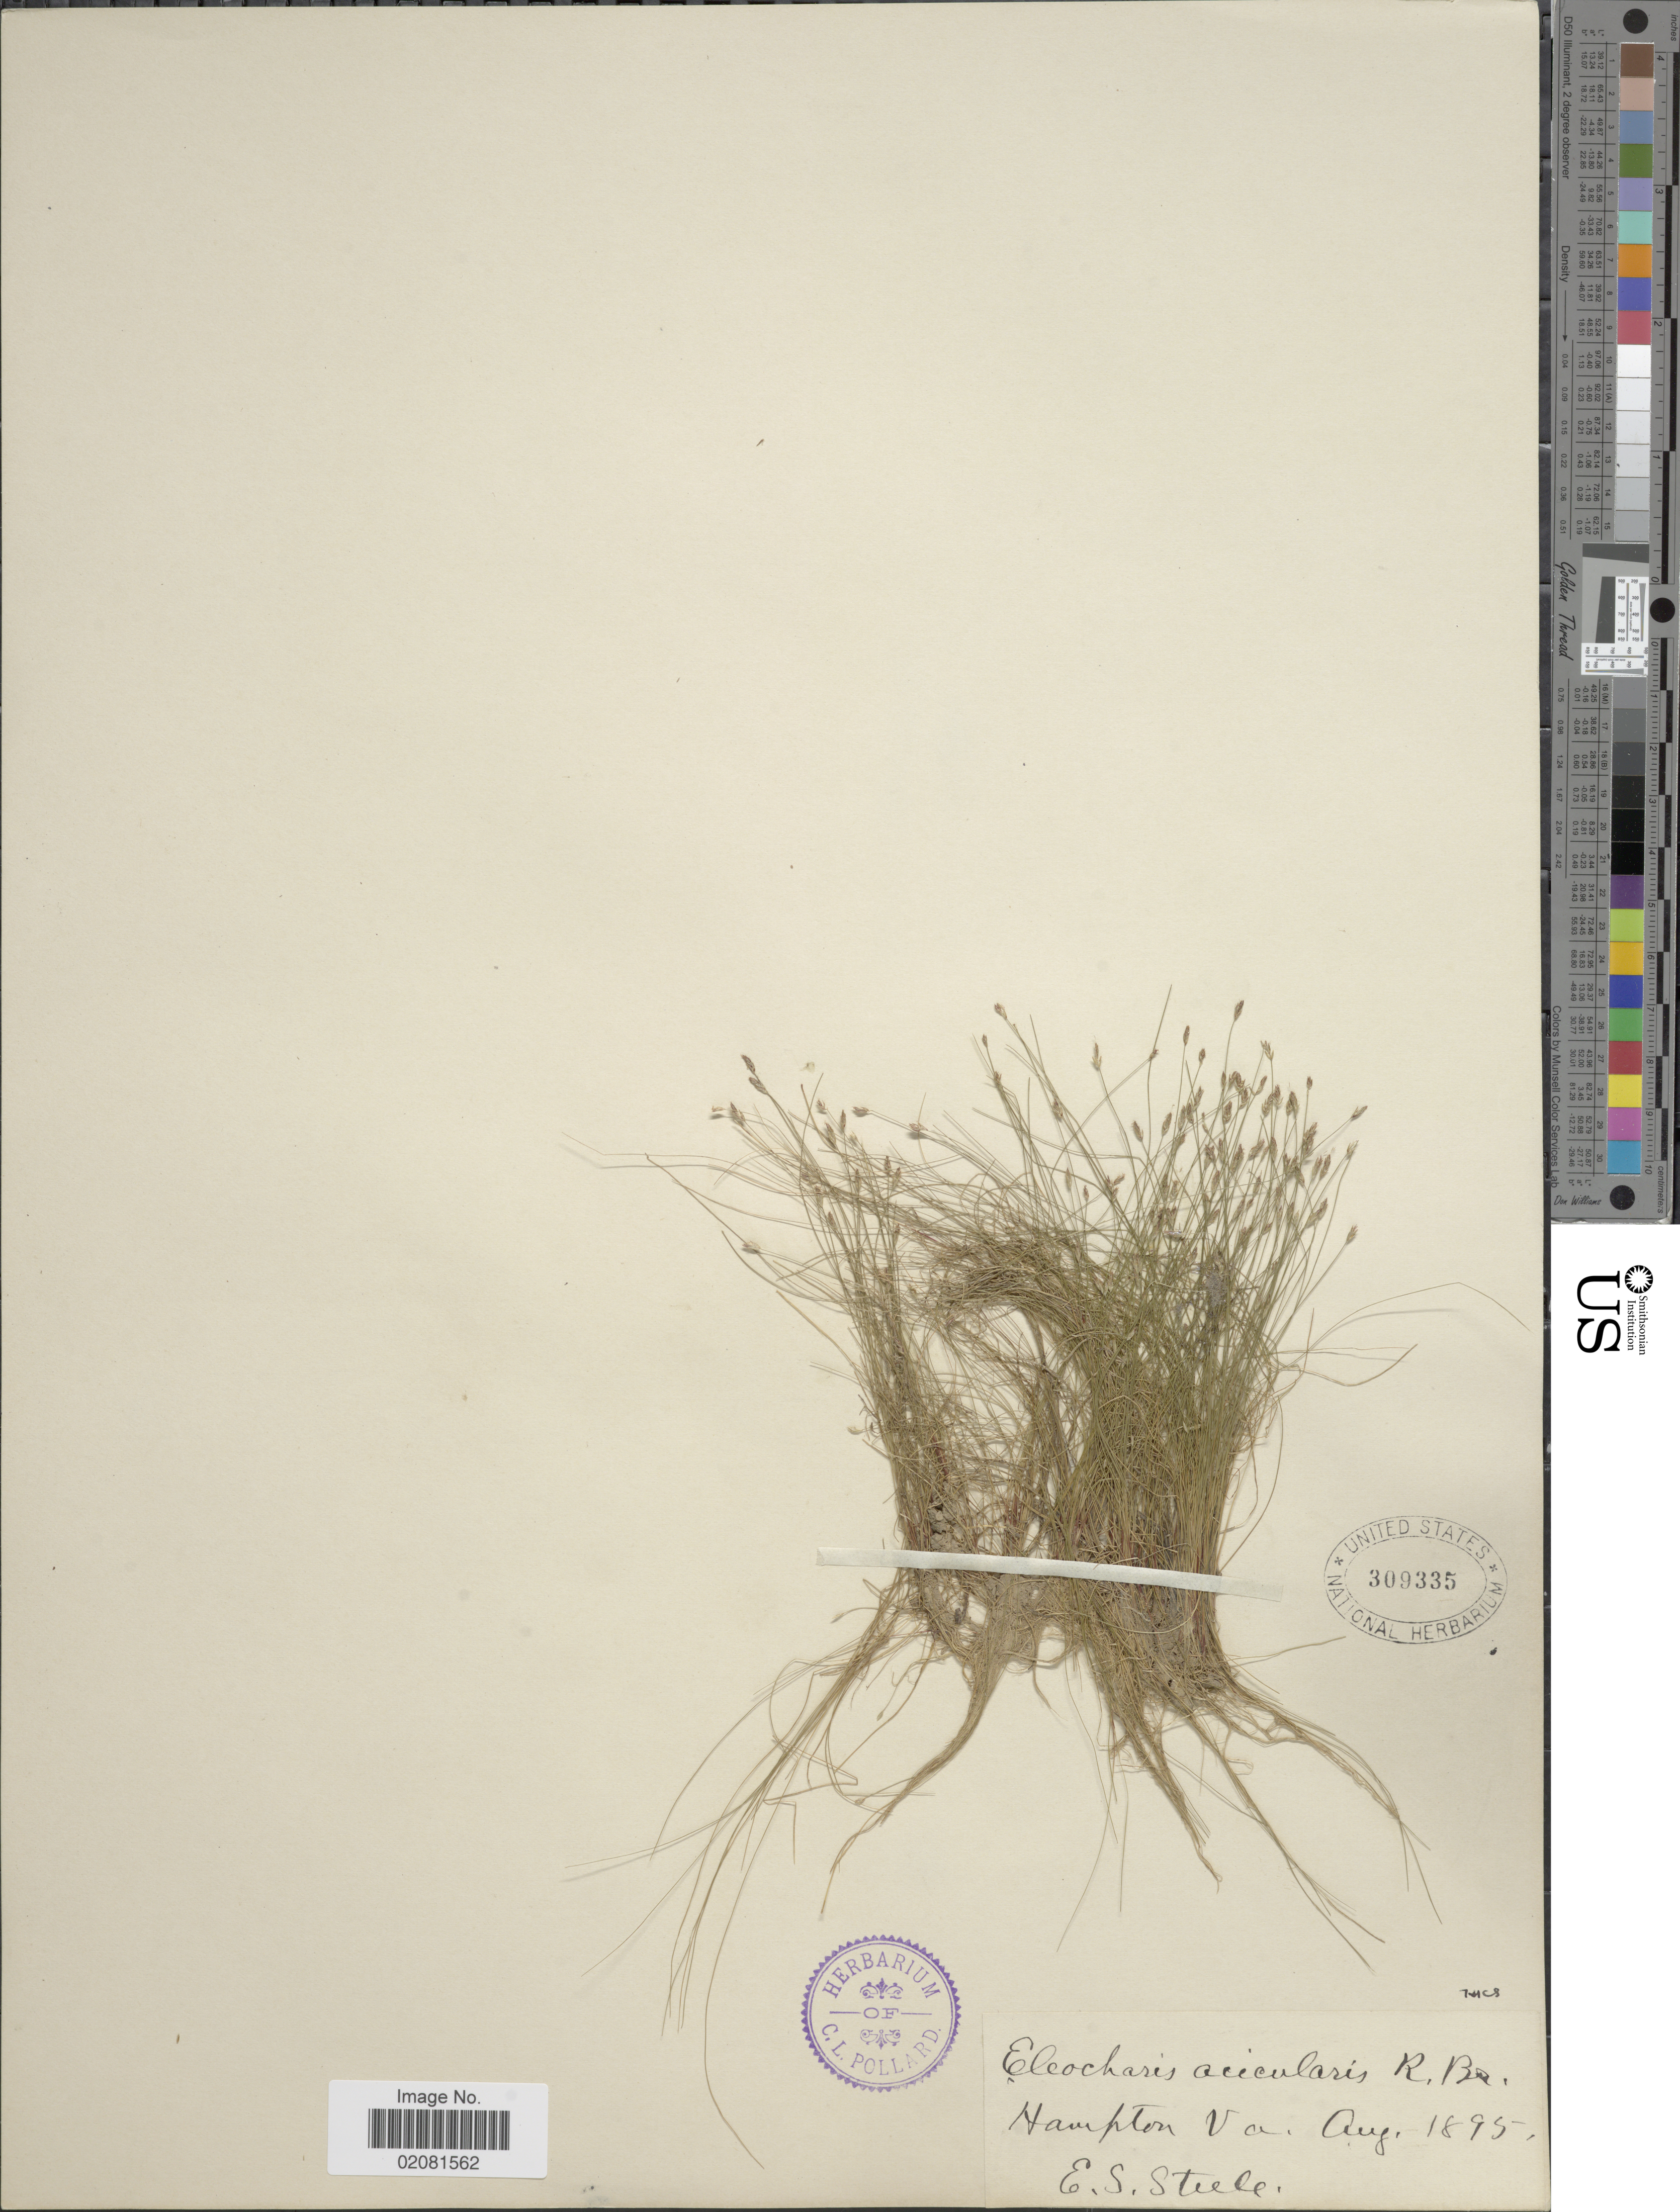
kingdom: Plantae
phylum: Tracheophyta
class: Liliopsida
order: Poales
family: Cyperaceae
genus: Eleocharis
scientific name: Eleocharis acicularis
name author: (L.) Roem. & Schult.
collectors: E. Steele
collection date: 1895-08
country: United States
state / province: Virginia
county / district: City of Hampton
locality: Hampton, Va.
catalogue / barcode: US 309335